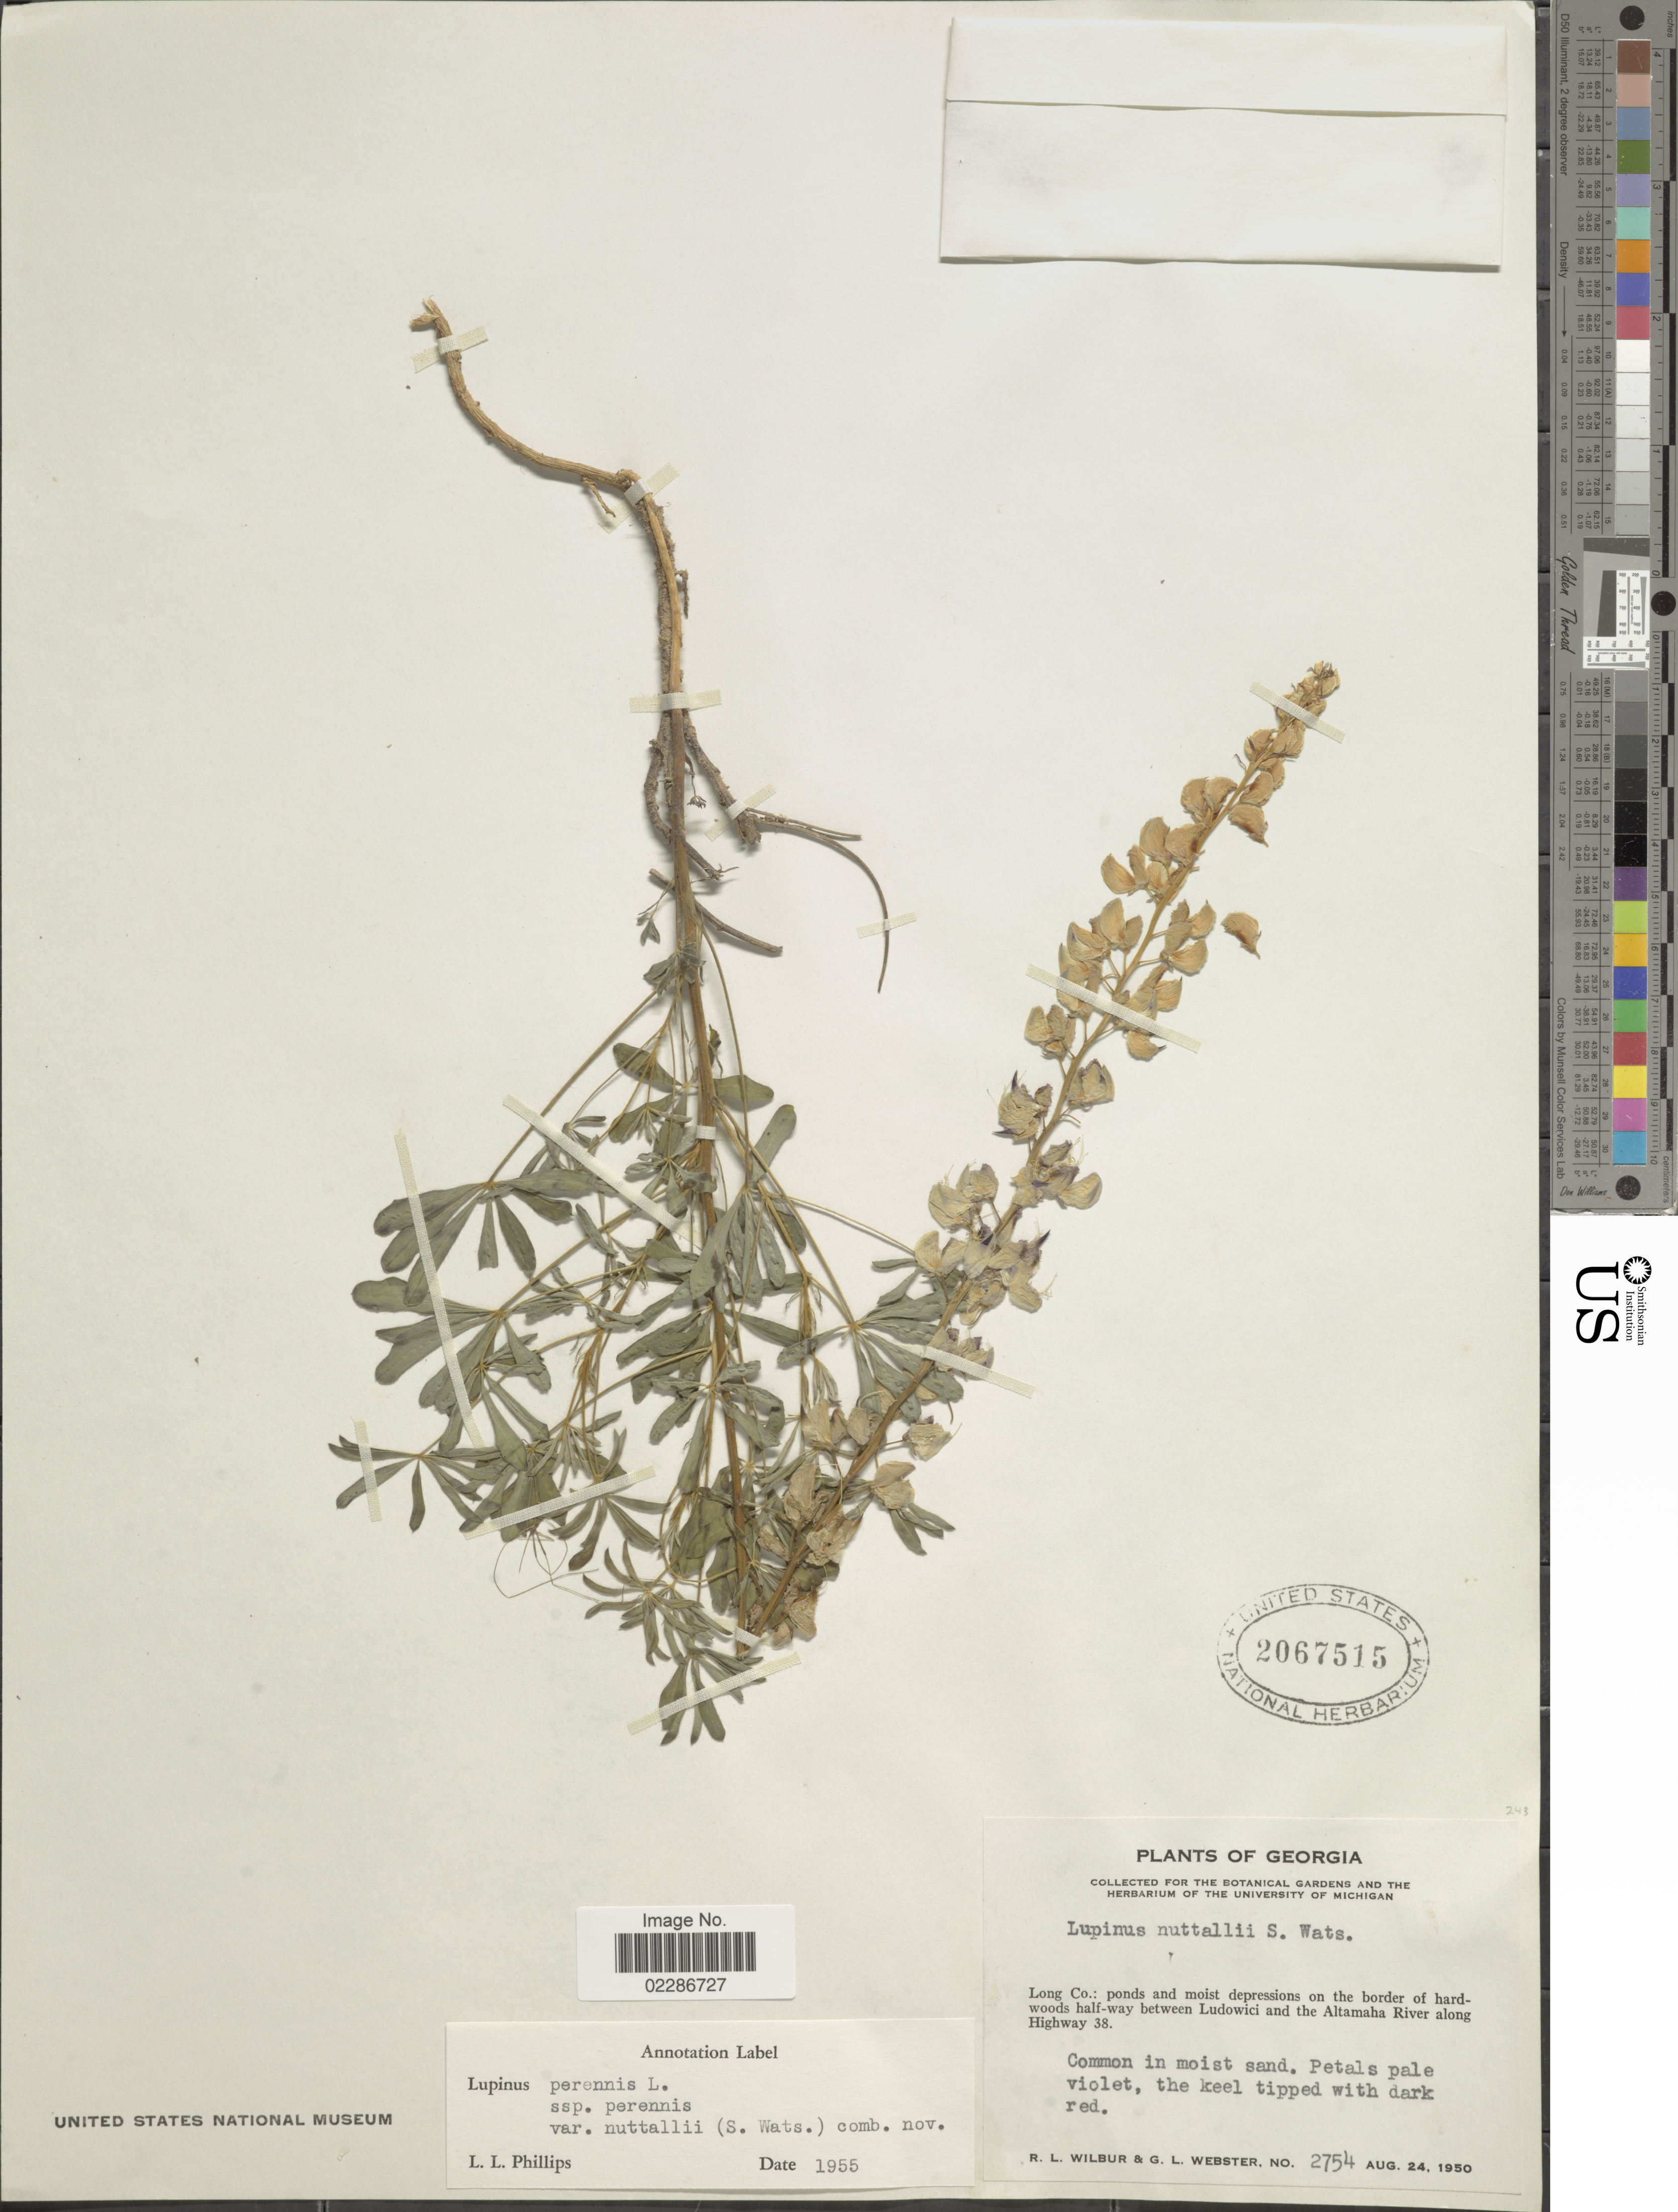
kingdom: Plantae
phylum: Tracheophyta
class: Magnoliopsida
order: Fabales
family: Fabaceae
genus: Lupinus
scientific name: Lupinus perennis subsp. gracilis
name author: (Chapm.) D.B. Dunn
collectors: R. L. Wilbur & G. Webtser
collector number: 2754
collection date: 1950-08-24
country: United States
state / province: Georgia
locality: Long Co: ponds and moist depressions on the border of hardwoods half-way between Ludowici and the Altamaha River along Highway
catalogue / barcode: US 2067515